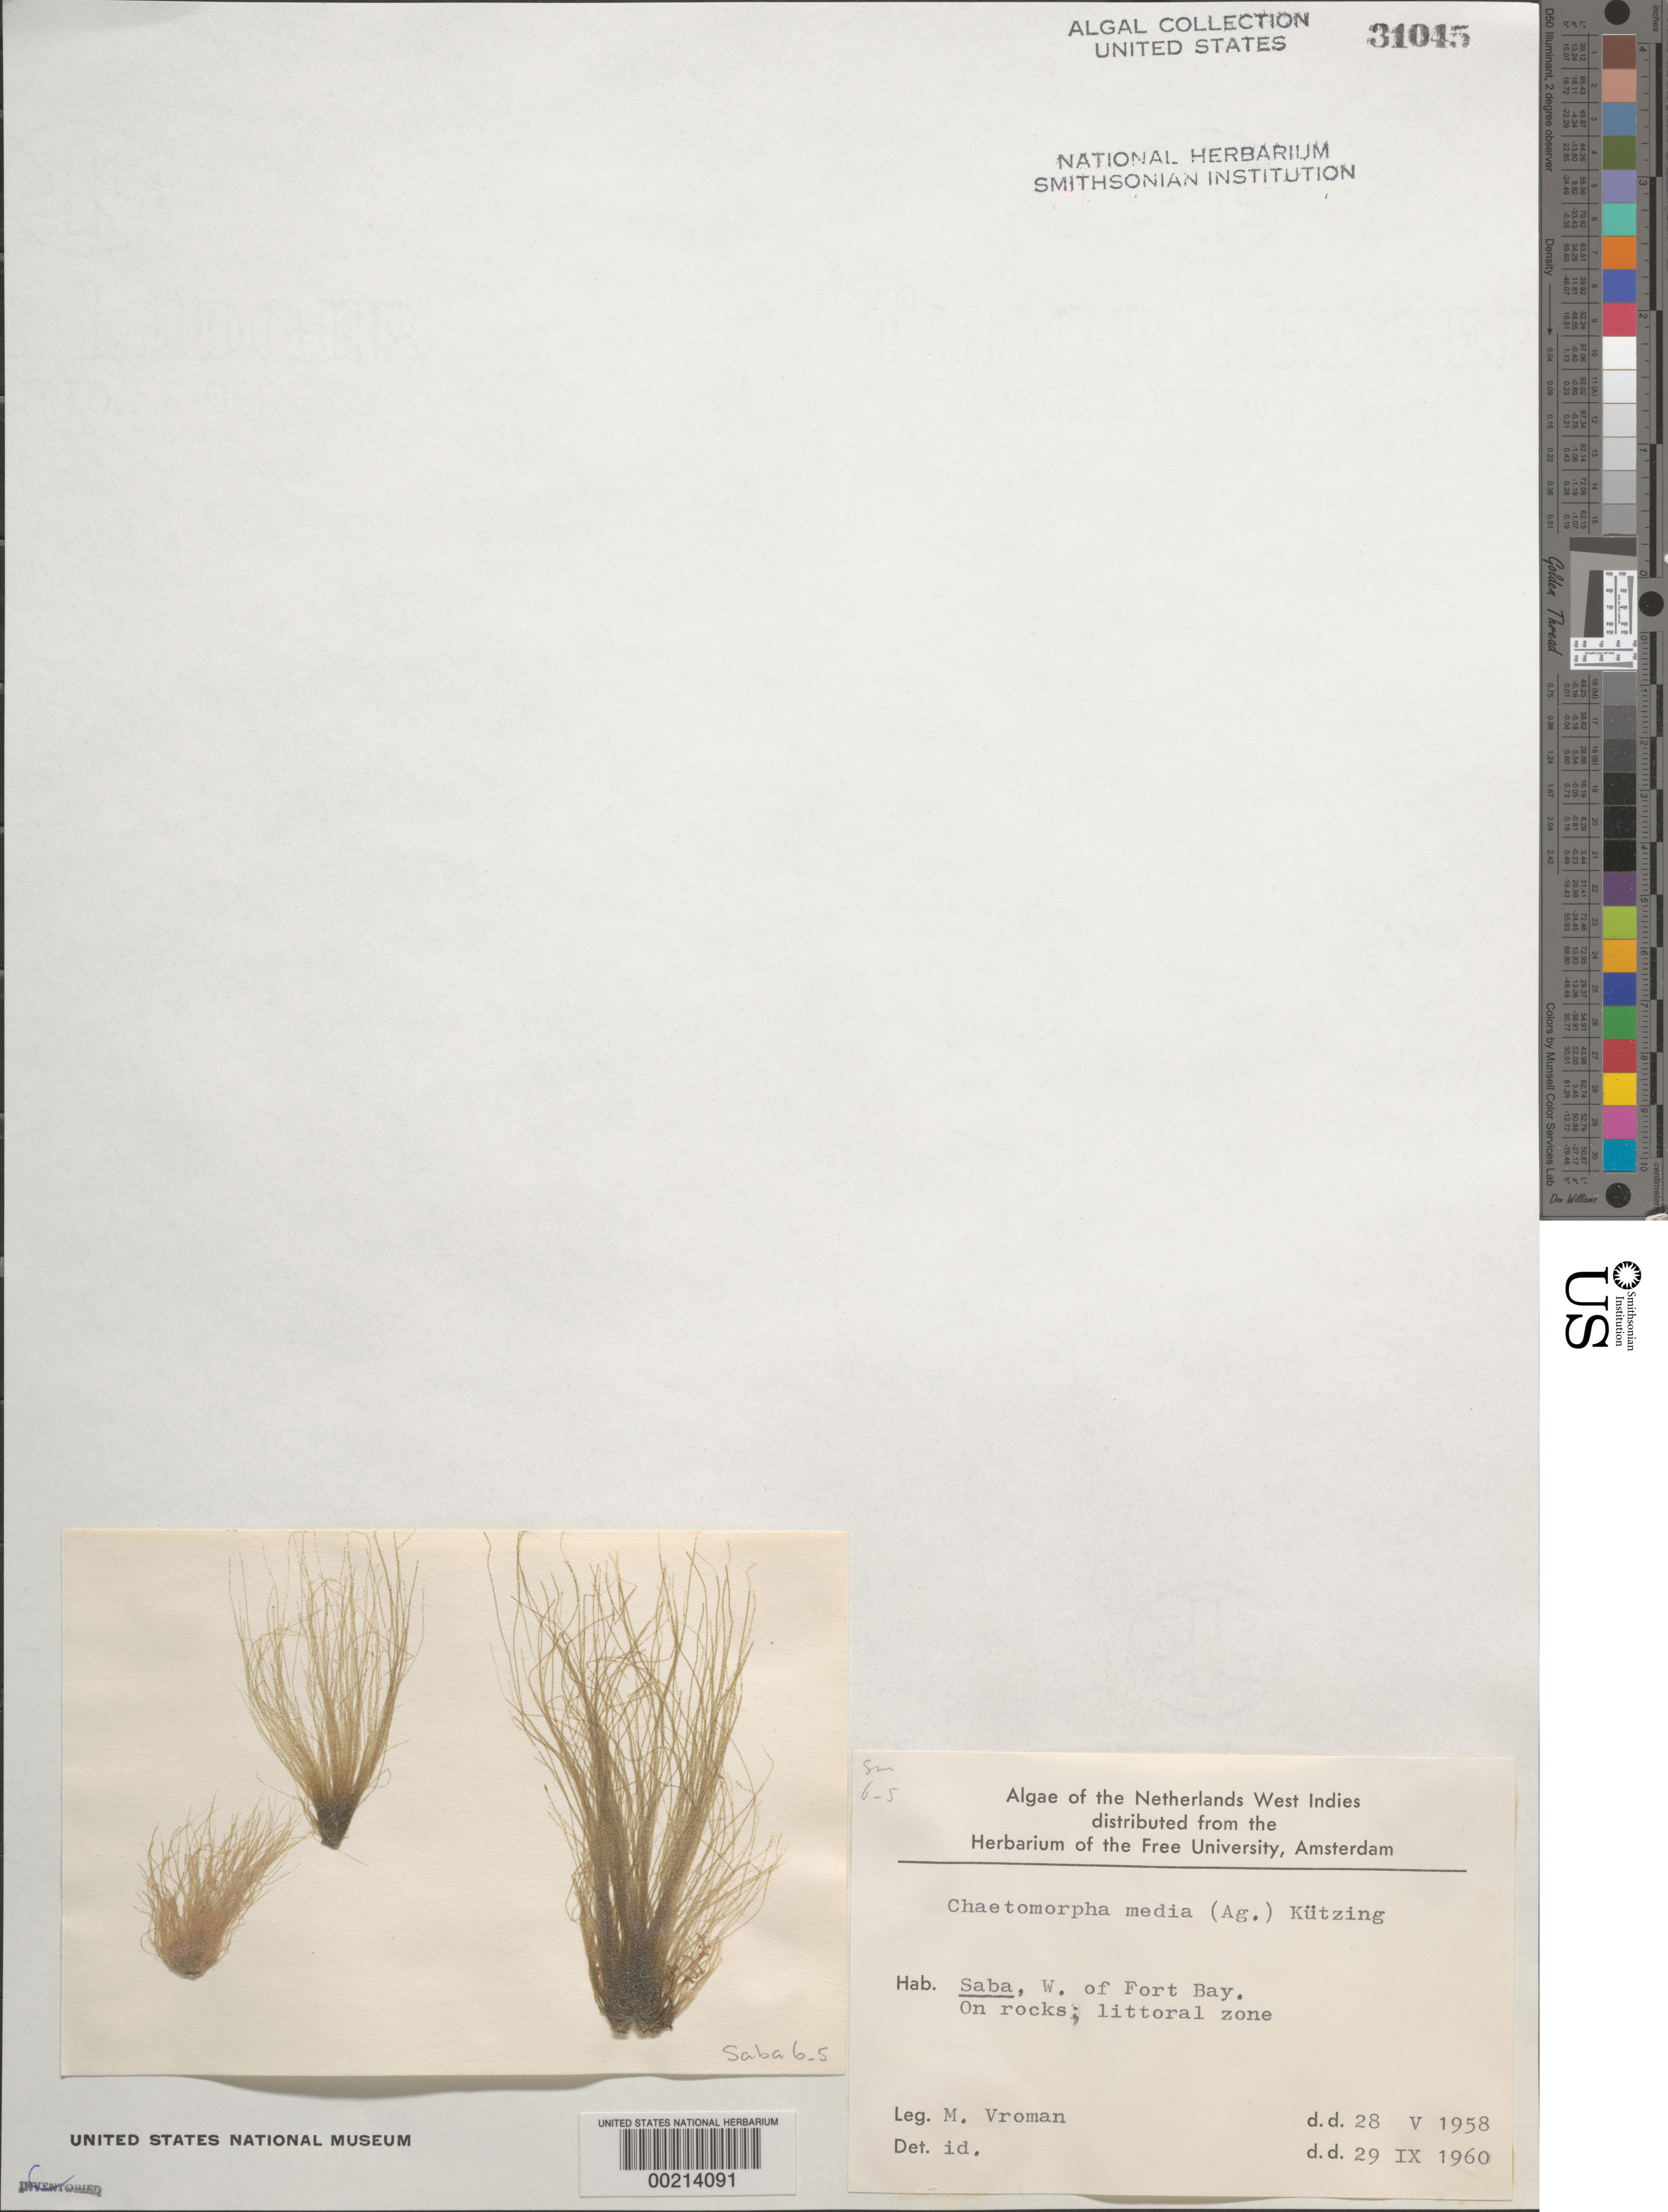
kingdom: Plantae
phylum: Chlorophyta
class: Ulvophyceae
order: Cladophorales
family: Cladophoraceae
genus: Chaetomorpha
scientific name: Chaetomorpha melagonium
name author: (F. Weber & D. Mohr) Kützing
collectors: M. Vroman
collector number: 6-5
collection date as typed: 28 May 1958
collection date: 1958-05-28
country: Netherlands Antilles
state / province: ABC Islands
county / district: Saba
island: Saba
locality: West of Fort Bay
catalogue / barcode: US 31045